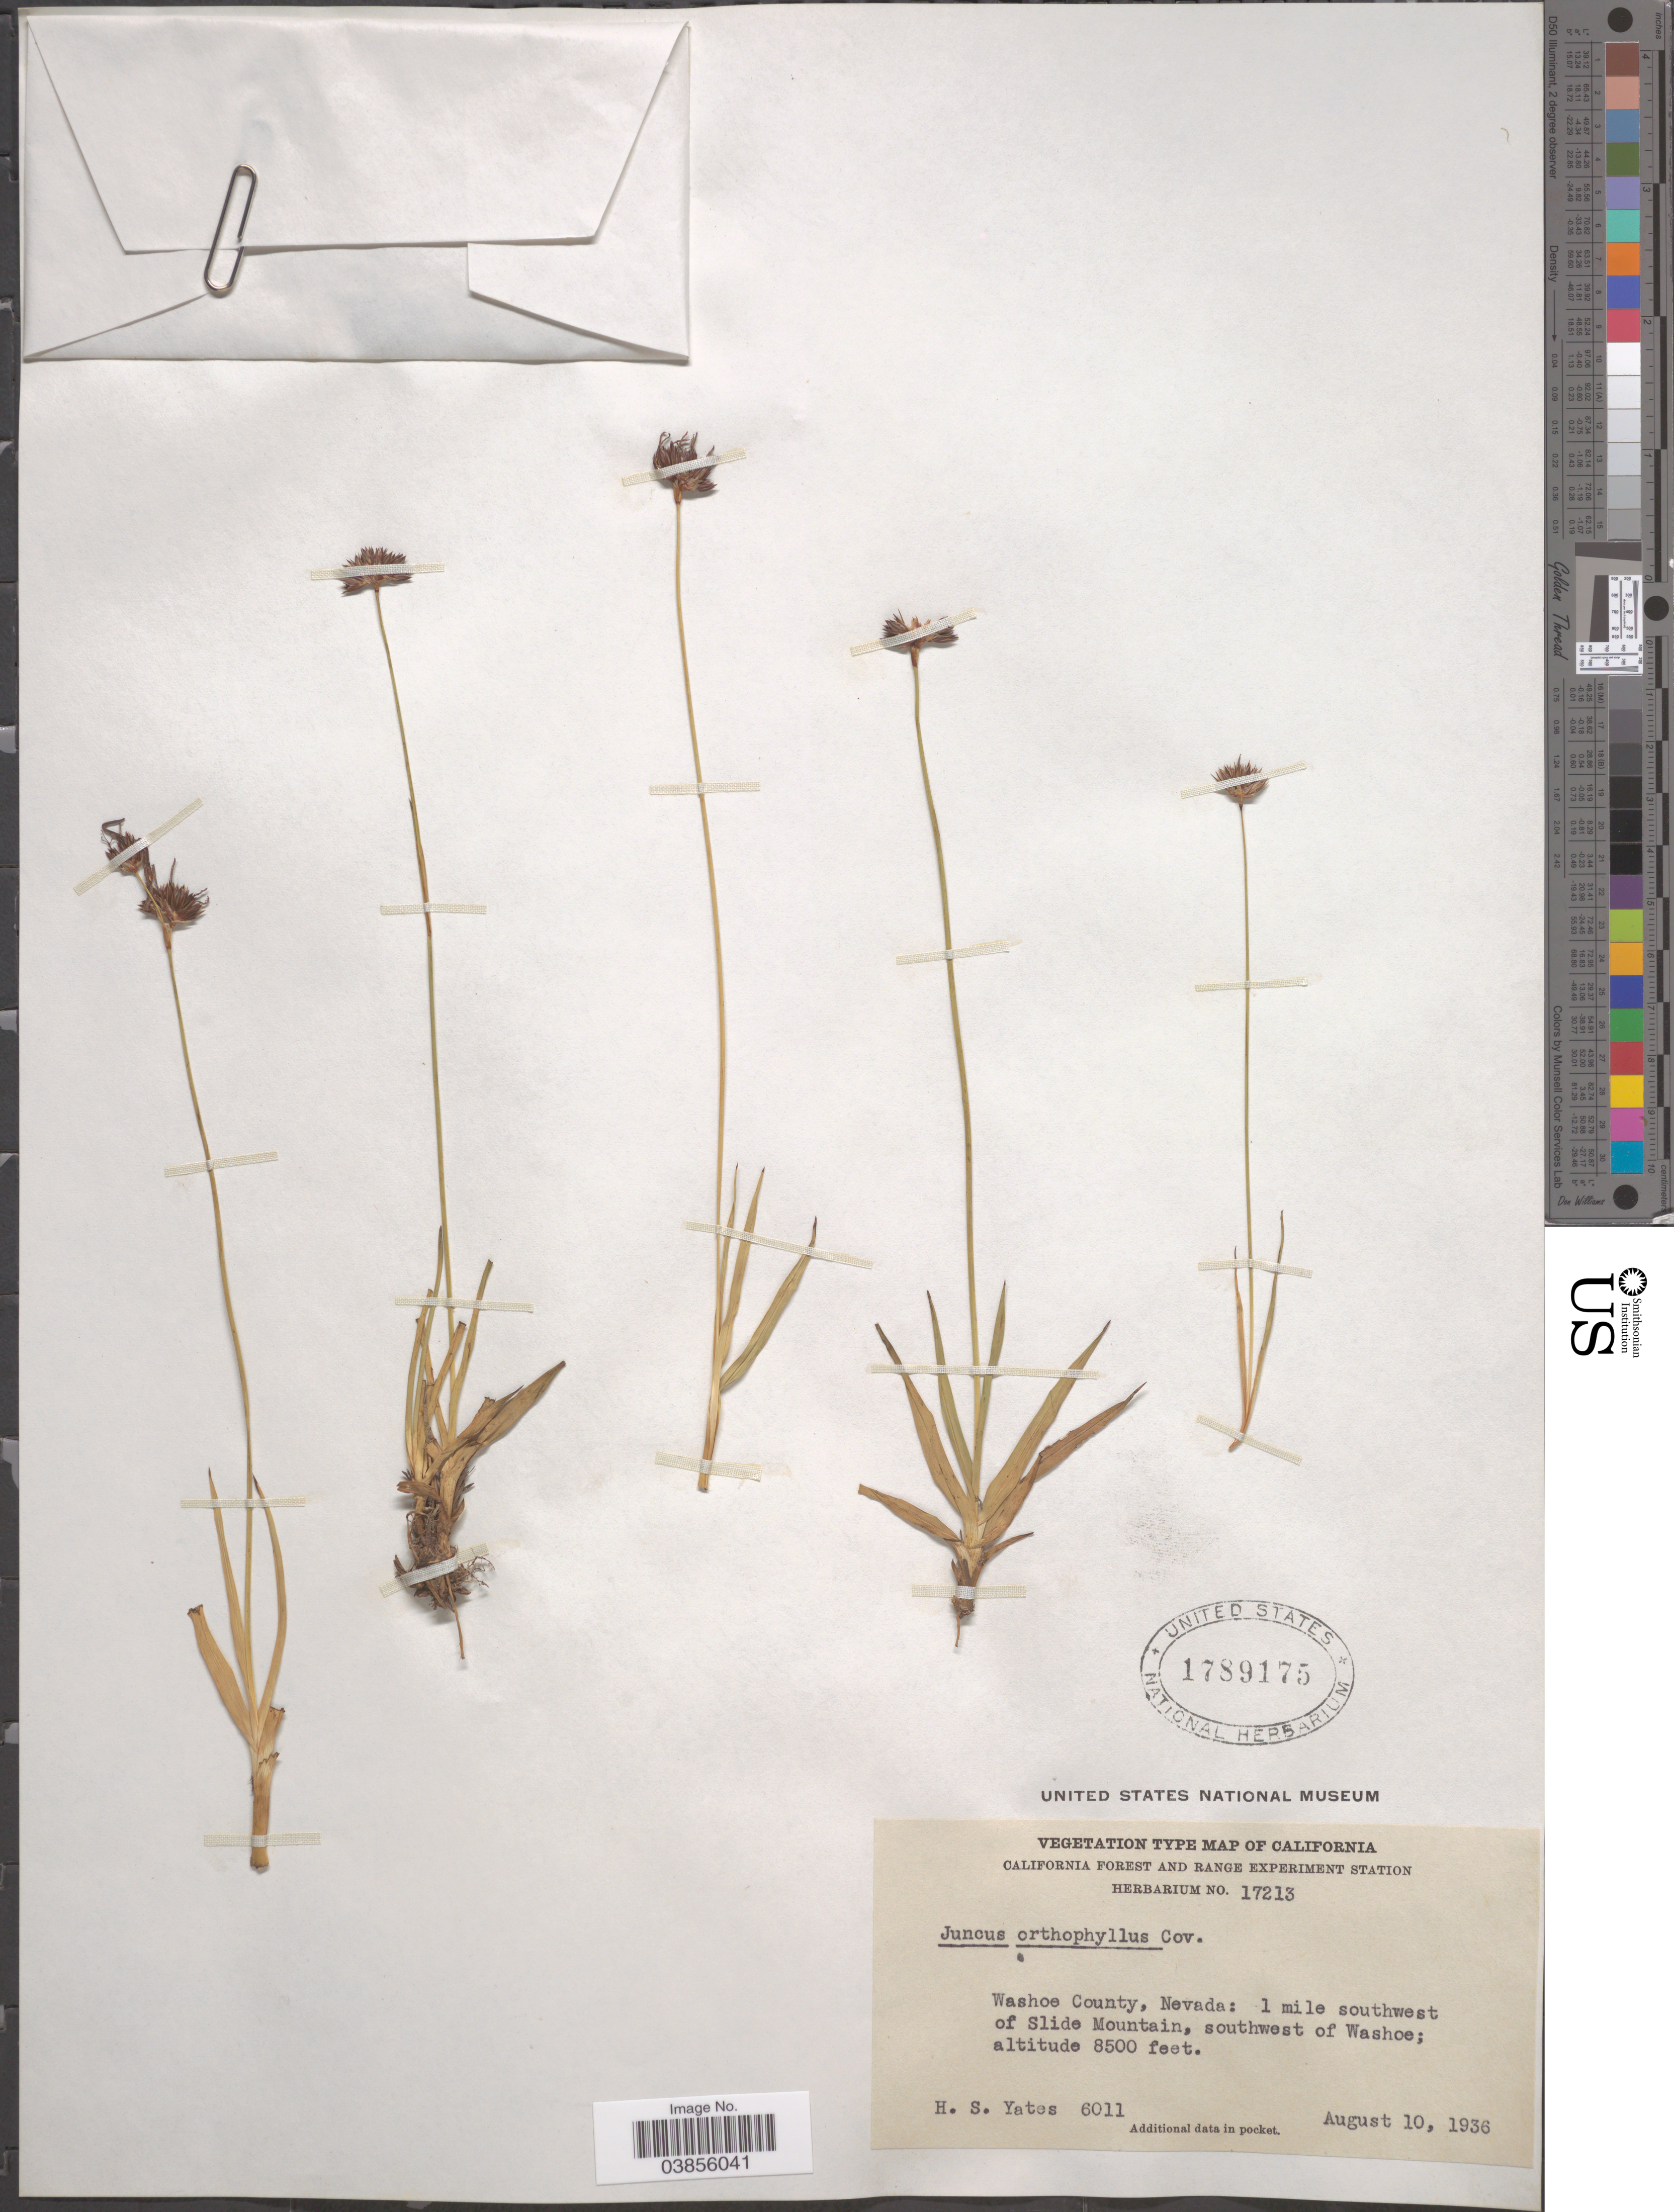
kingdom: Plantae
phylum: Tracheophyta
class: Liliopsida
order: Poales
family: Juncaceae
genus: Juncus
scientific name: Juncus orthophyllus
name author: Coville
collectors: H. S. Yates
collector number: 6011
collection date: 1936-08-10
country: United States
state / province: Nevada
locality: Washoe County: 1 mile southwest of Slide Mountain, southwest of Washoe.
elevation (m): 2591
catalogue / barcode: US 1789175